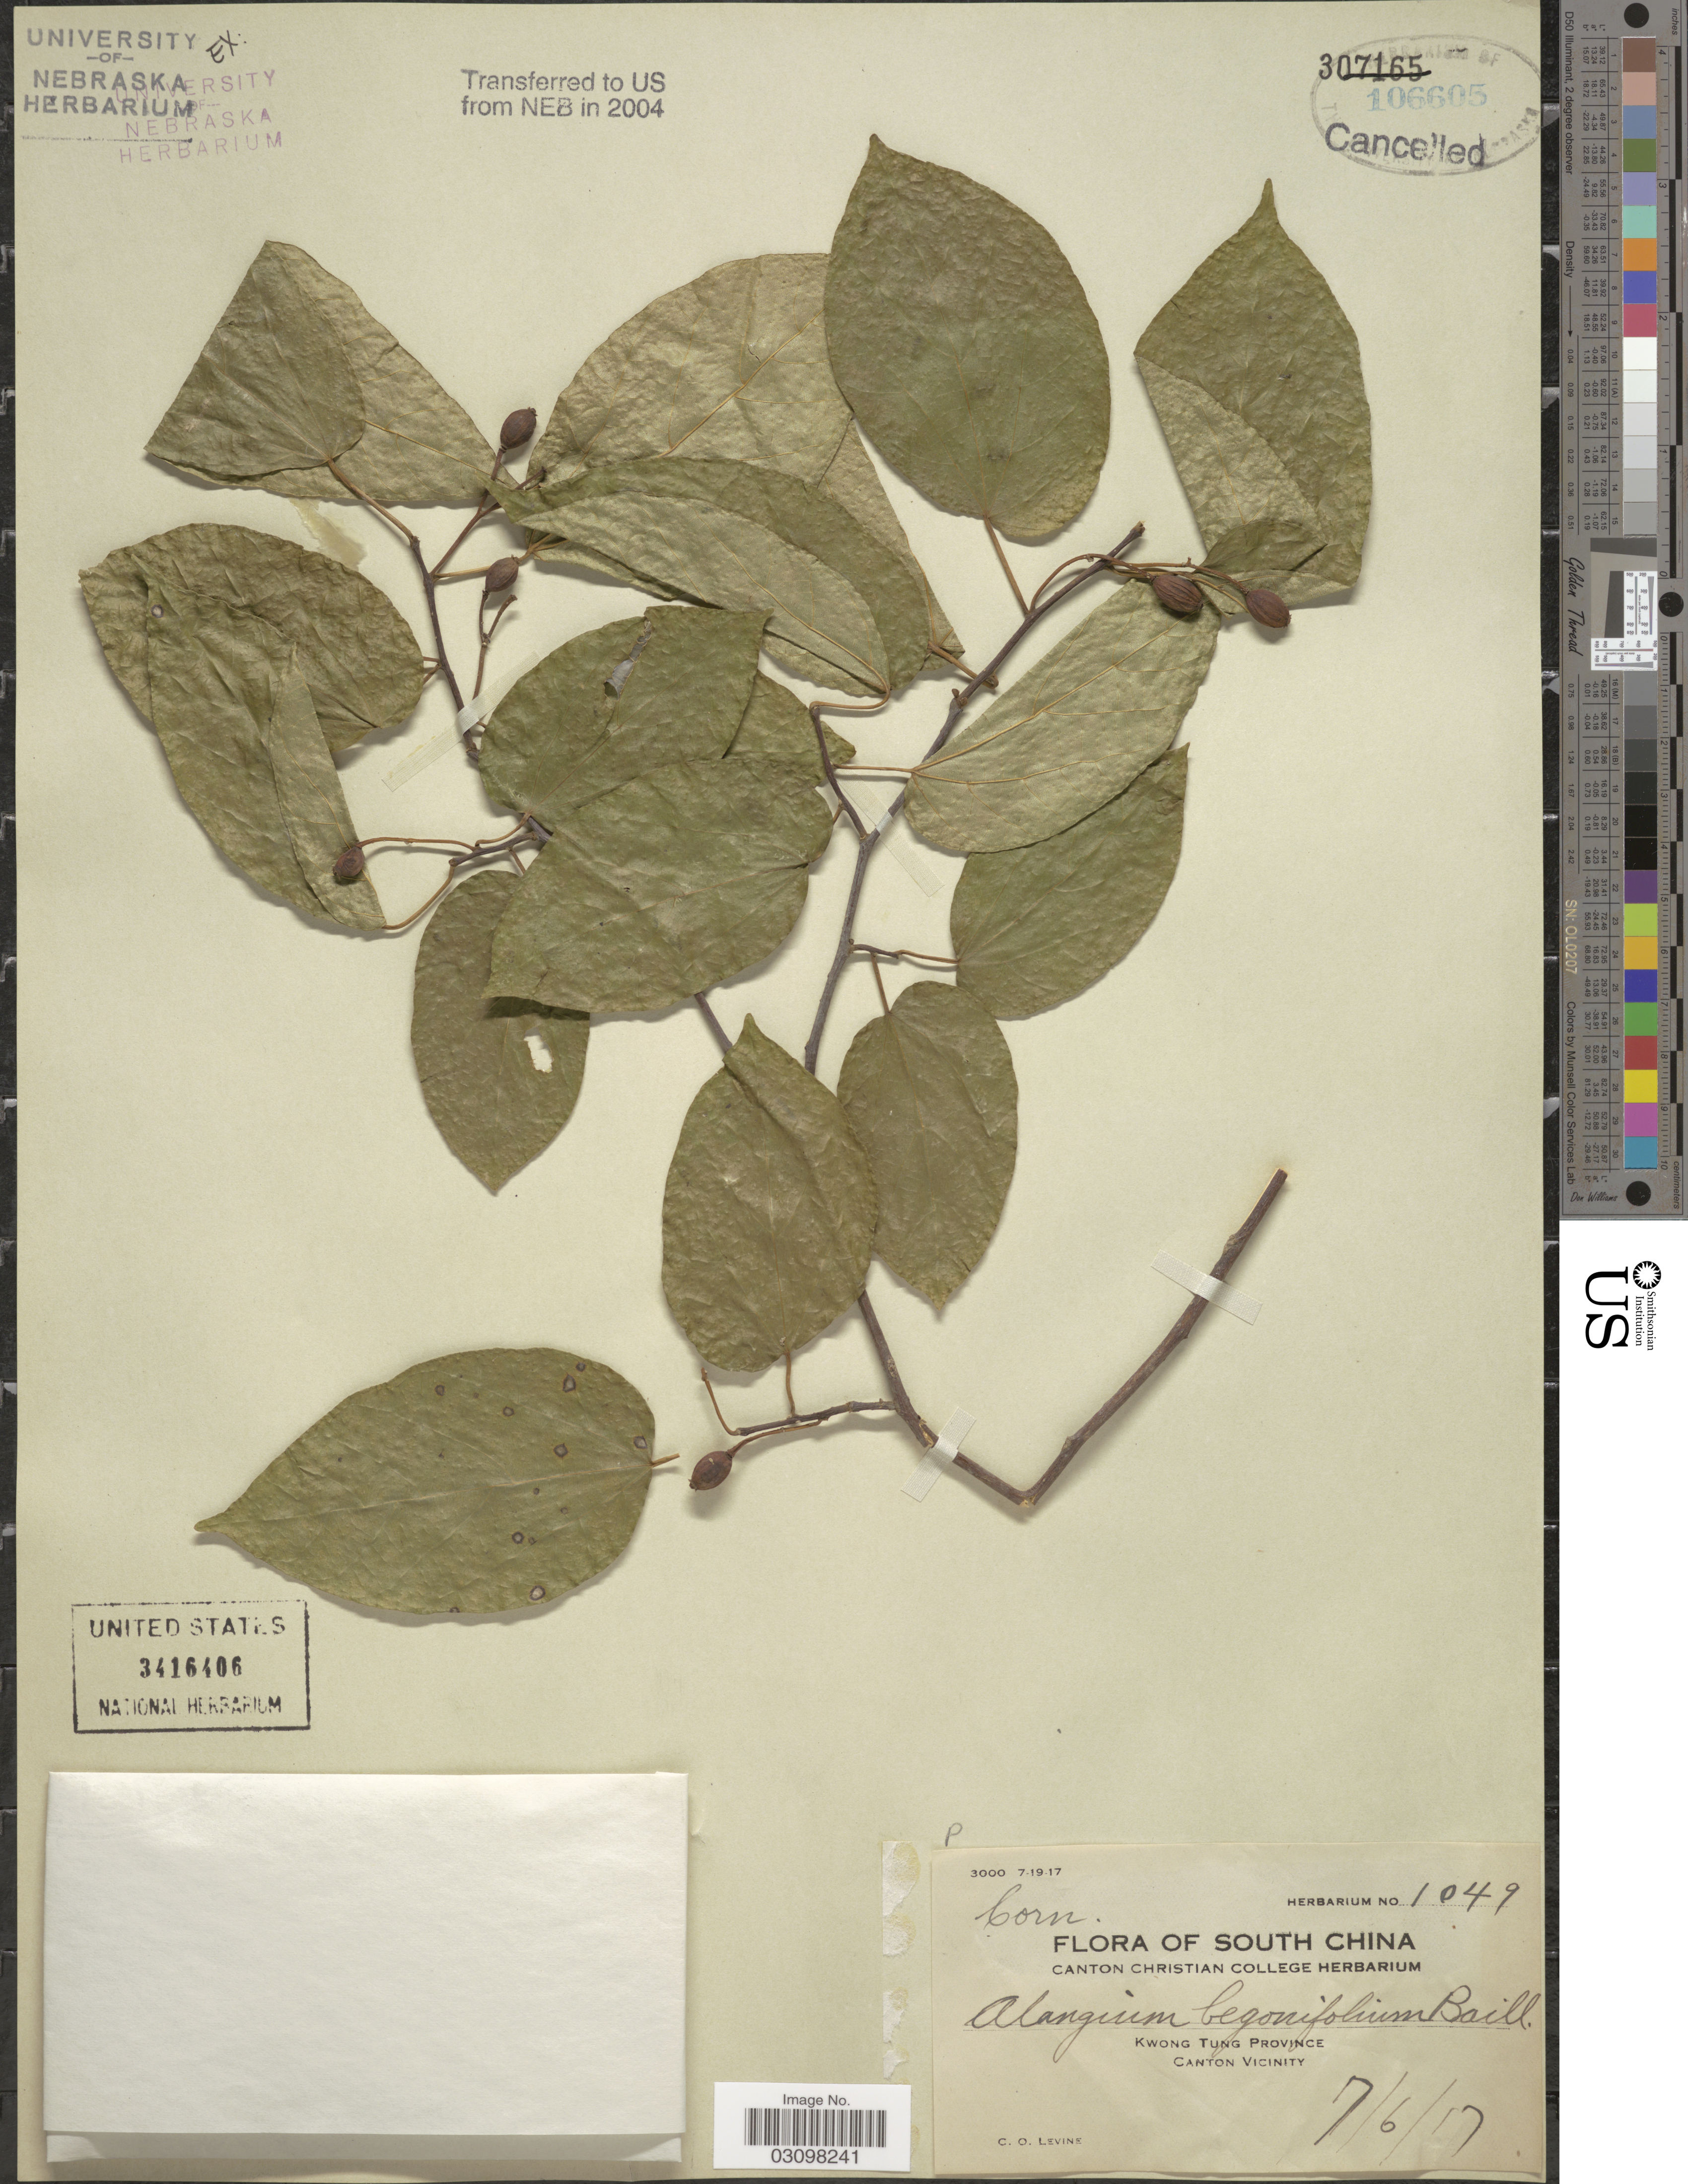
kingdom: Plantae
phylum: Tracheophyta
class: Magnoliopsida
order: Cornales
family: Cornaceae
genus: Alangium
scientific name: Alangium begoniifolium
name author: (Roxb.) Baill.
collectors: C. O. Levine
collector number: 1049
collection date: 1917-06-07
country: China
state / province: Guangdong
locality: South China. Kwong Tung Province. Canton Vicinity.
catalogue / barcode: US 3416406